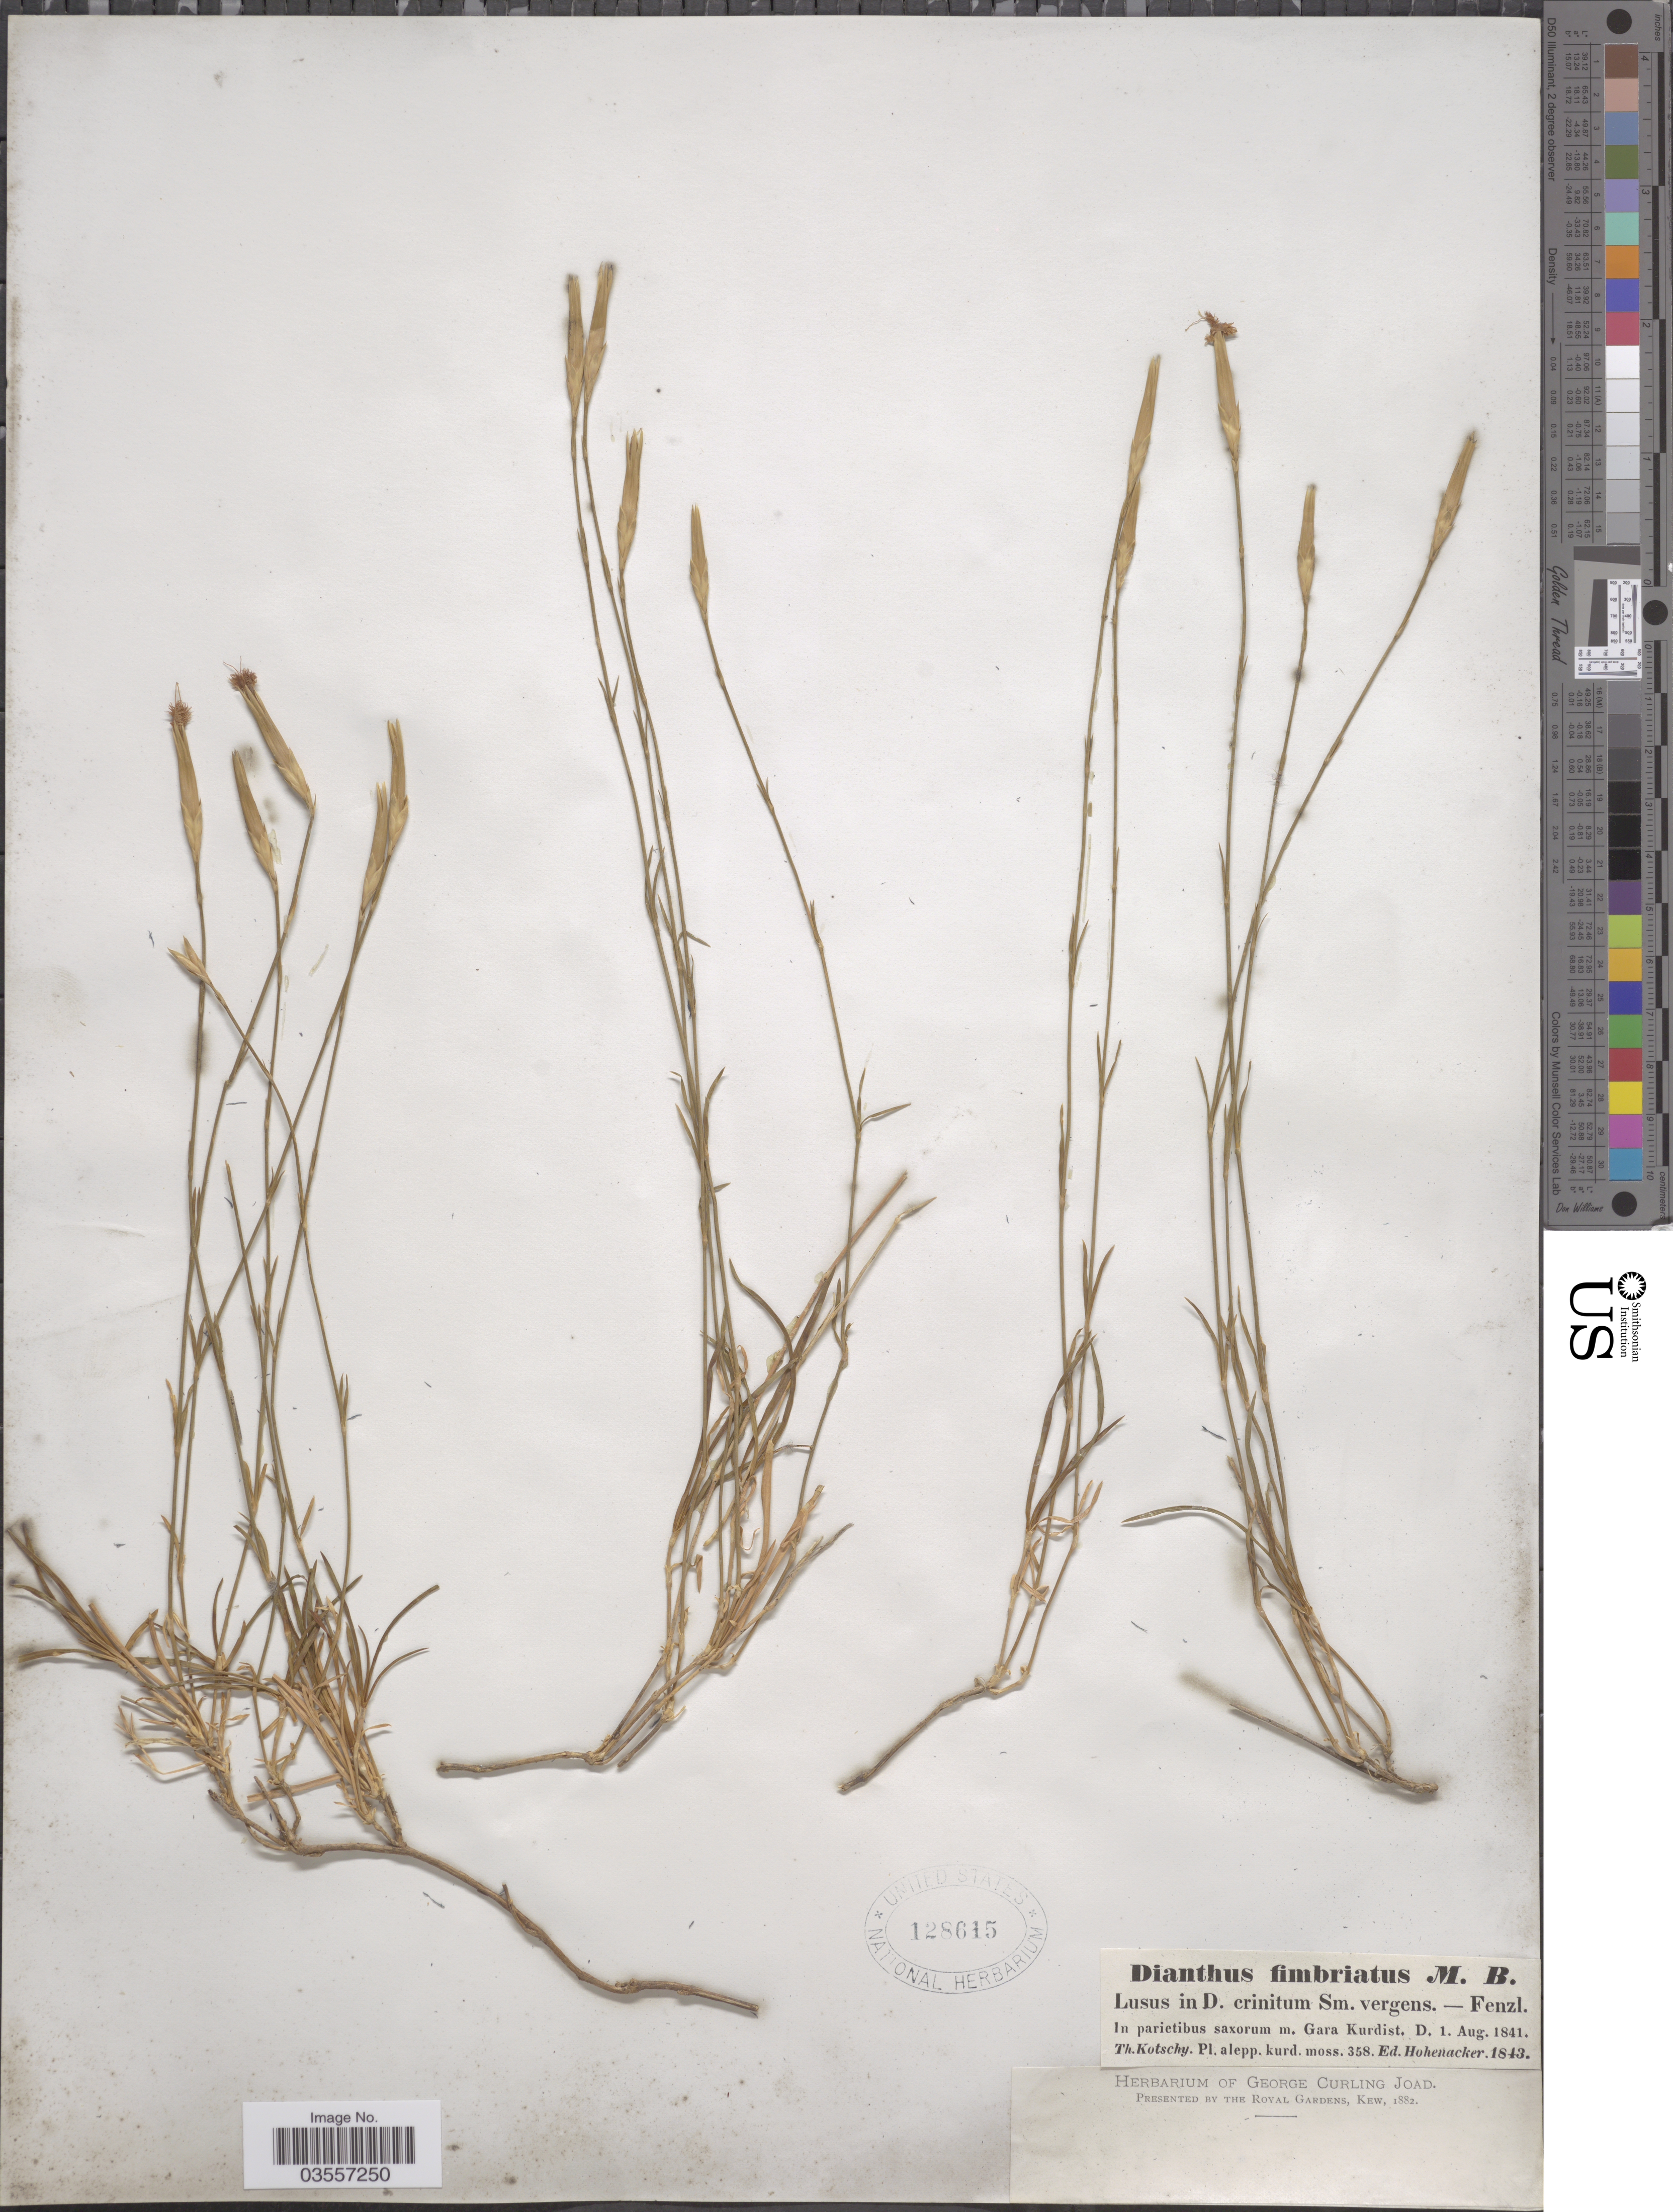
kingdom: Plantae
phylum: Tracheophyta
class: Magnoliopsida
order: Caryophyllales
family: Caryophyllaceae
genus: Dianthus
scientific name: Dianthus orientalis subsp. orientalis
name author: Adams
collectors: K. G. Kotschy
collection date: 1841-08-01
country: Iran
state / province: Kurdistan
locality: In parietibus saxorum m. Gara Kurdist.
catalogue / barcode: US 128615